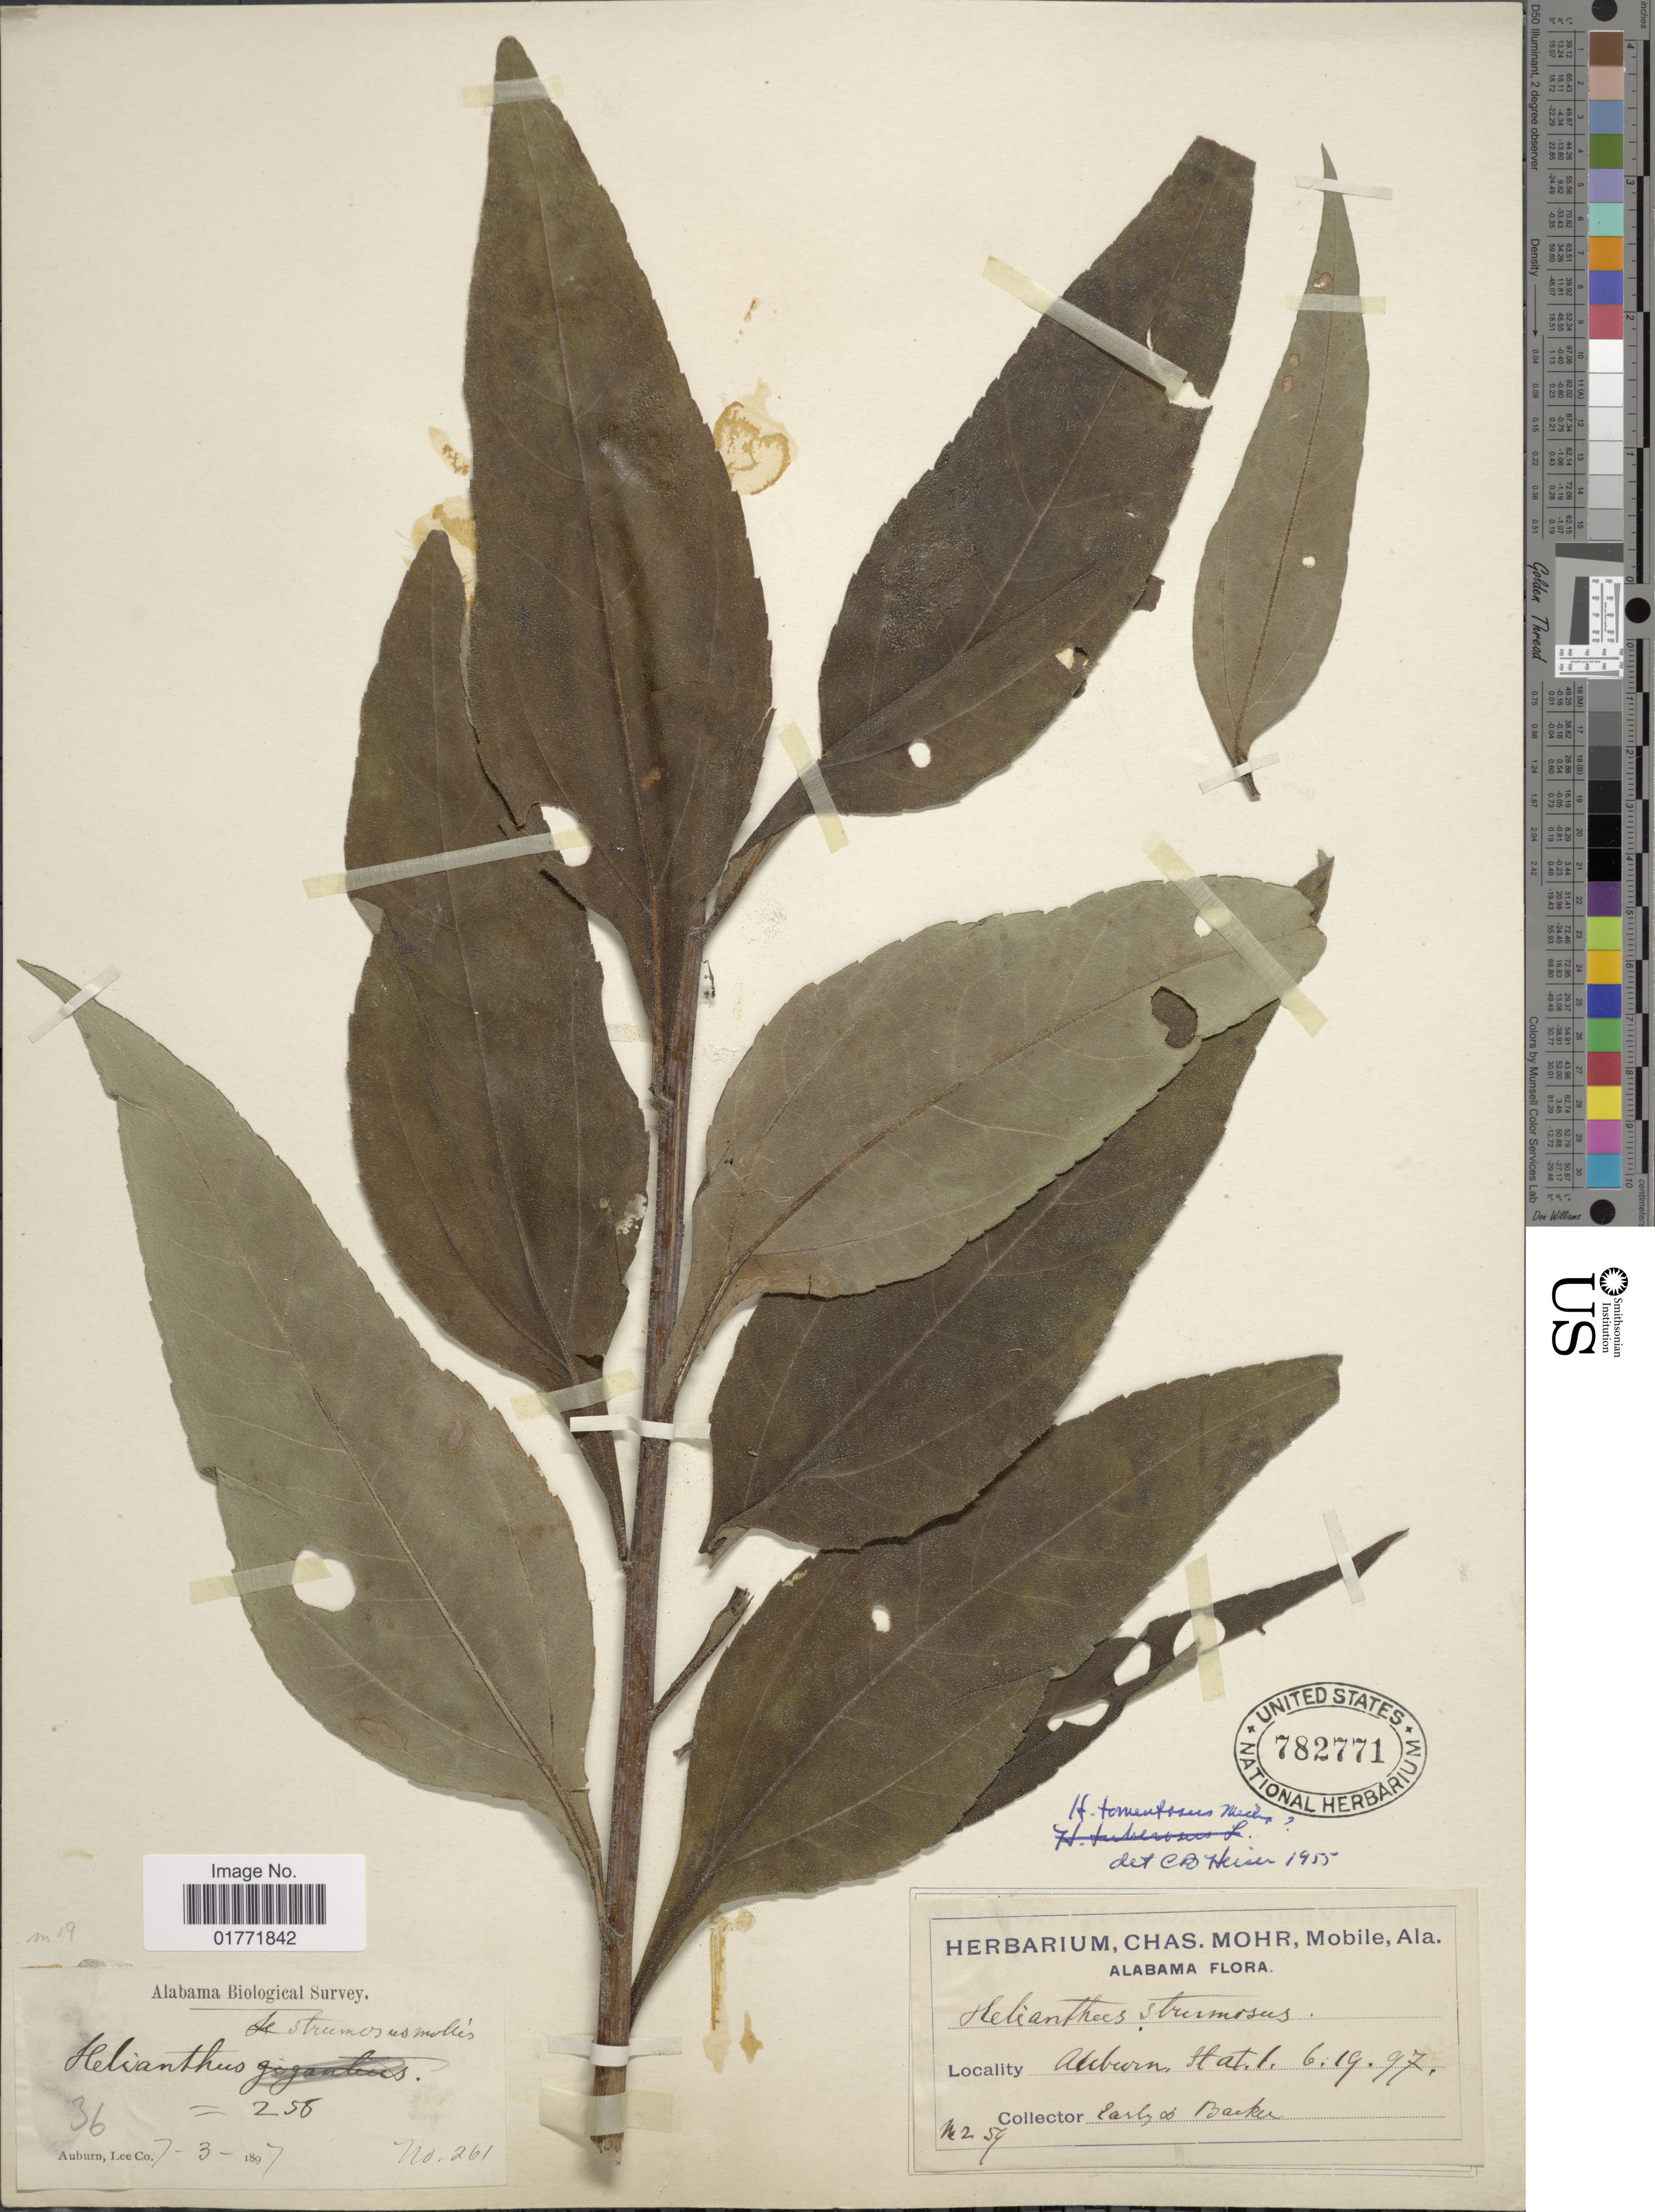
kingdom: Plantae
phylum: Tracheophyta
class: Magnoliopsida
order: Asterales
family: Asteraceae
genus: Helianthus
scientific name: Helianthus tomentosus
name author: Michx.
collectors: F. Early & Barker, --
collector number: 259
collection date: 1897-03-07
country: United States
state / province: Alabama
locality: Alabama, Auburn, Lee Co.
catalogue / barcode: US 782771